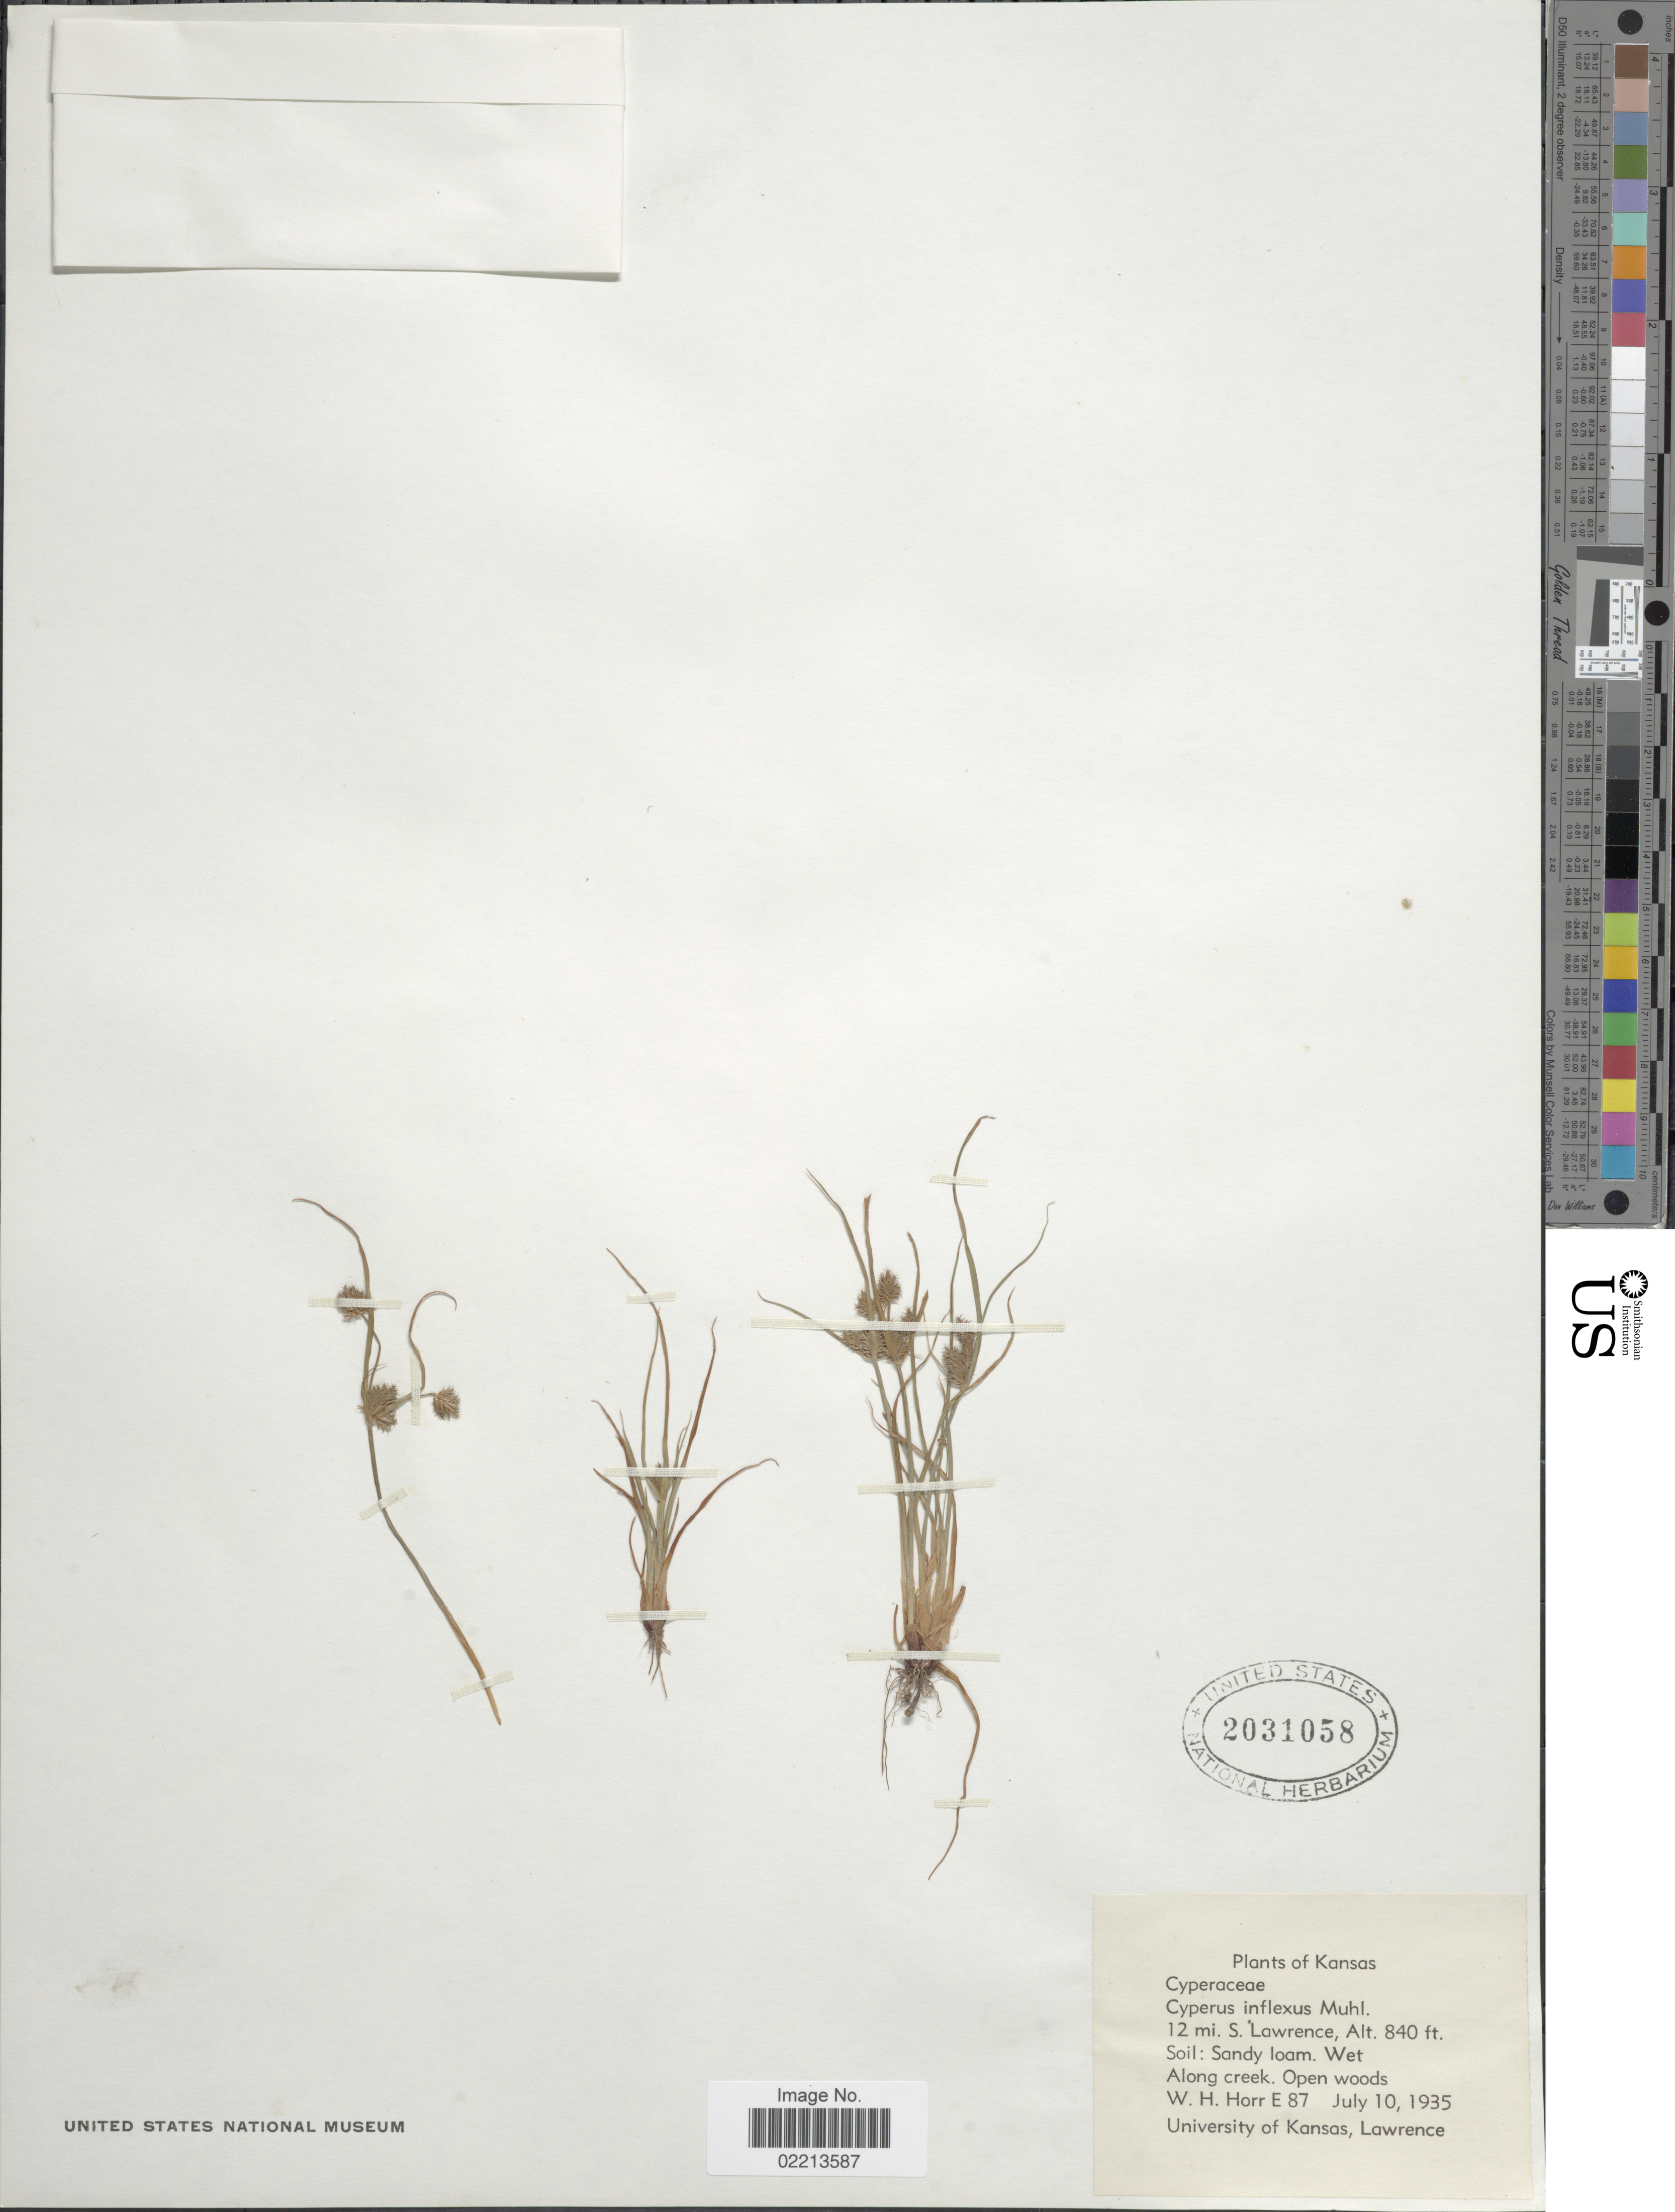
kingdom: Plantae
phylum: Tracheophyta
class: Liliopsida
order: Poales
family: Cyperaceae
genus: Cyperus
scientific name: Cyperus squarrosus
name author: L.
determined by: Strong, Mark T., (BOT), Smithsonian Institution - National Museum of Natural History (UNITED STATES)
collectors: W. H. Horr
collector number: E87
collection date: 1935-07-10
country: United States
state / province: Kansas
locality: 12 mi S Lawrence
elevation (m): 256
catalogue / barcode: US 2031058